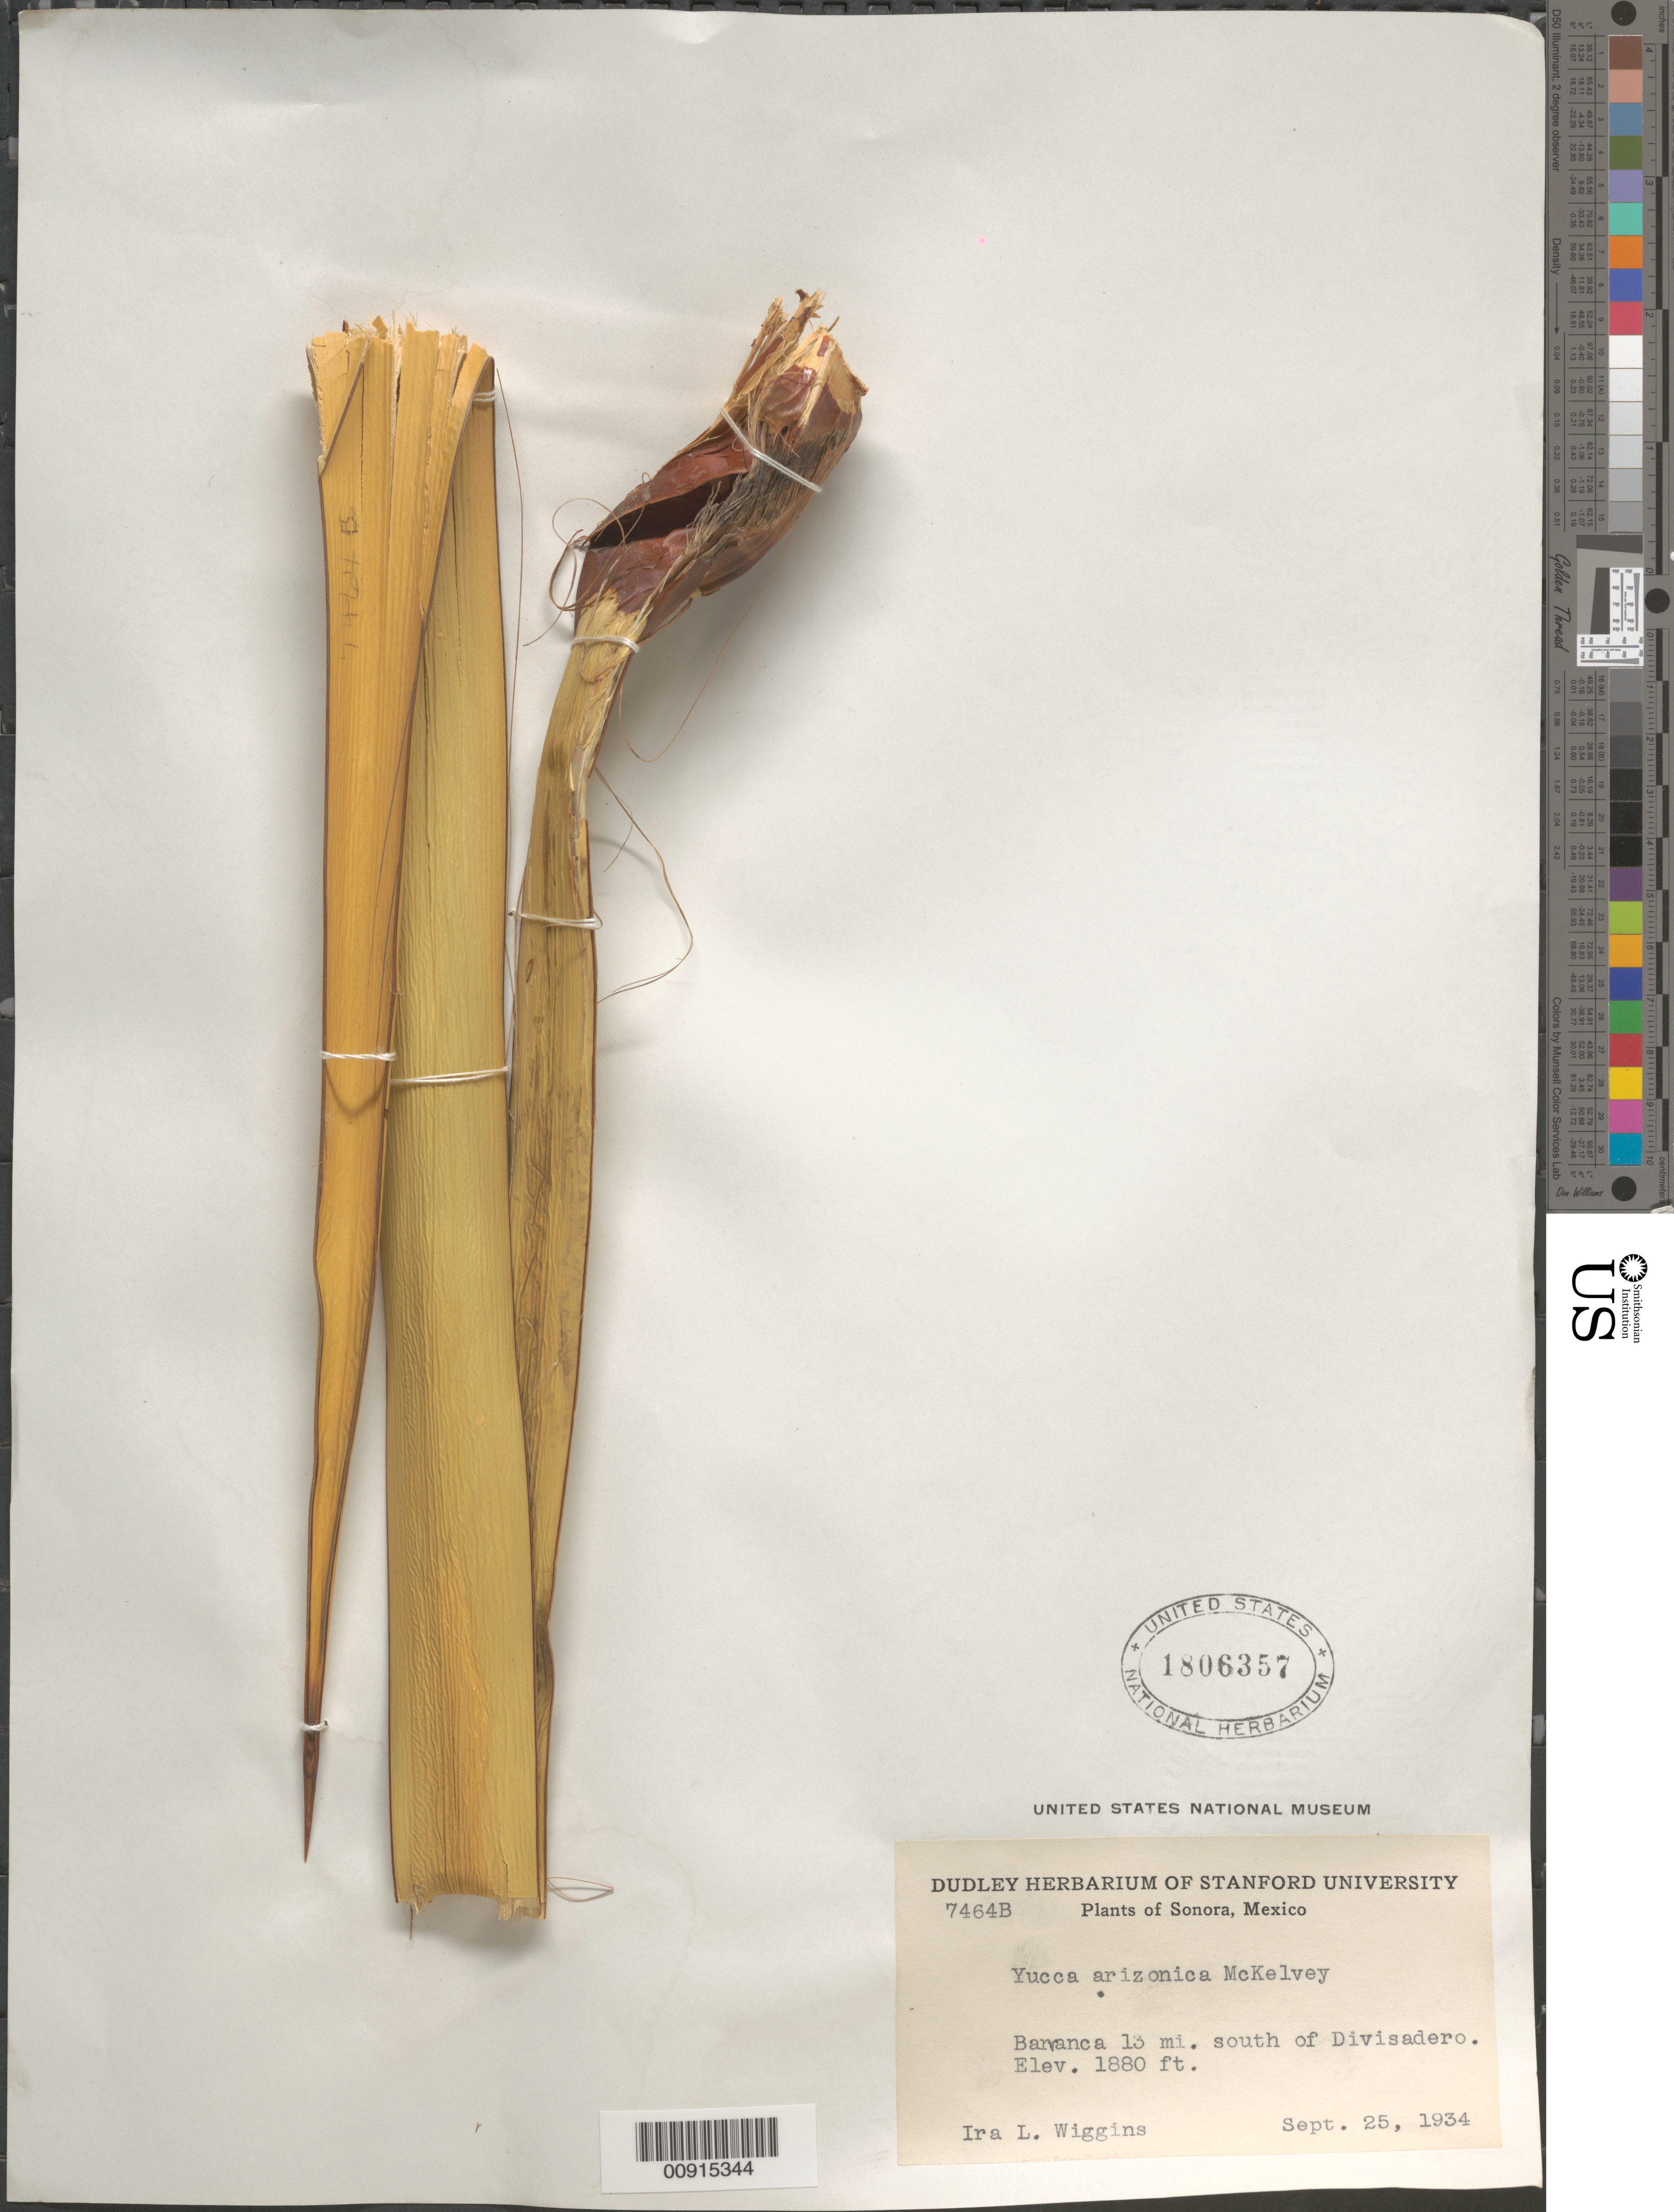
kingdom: Plantae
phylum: Tracheophyta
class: Liliopsida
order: Asparagales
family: Asparagaceae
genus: Yucca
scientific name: Yucca arizonica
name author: McKelvey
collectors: I. L. Wiggins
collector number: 7464 B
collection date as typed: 25 Sep 1934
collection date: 1934-09-25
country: Mexico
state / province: Sonora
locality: Sonora: 13 mi. south of Divisadero.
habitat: Barranca.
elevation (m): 573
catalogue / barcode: US 1806357